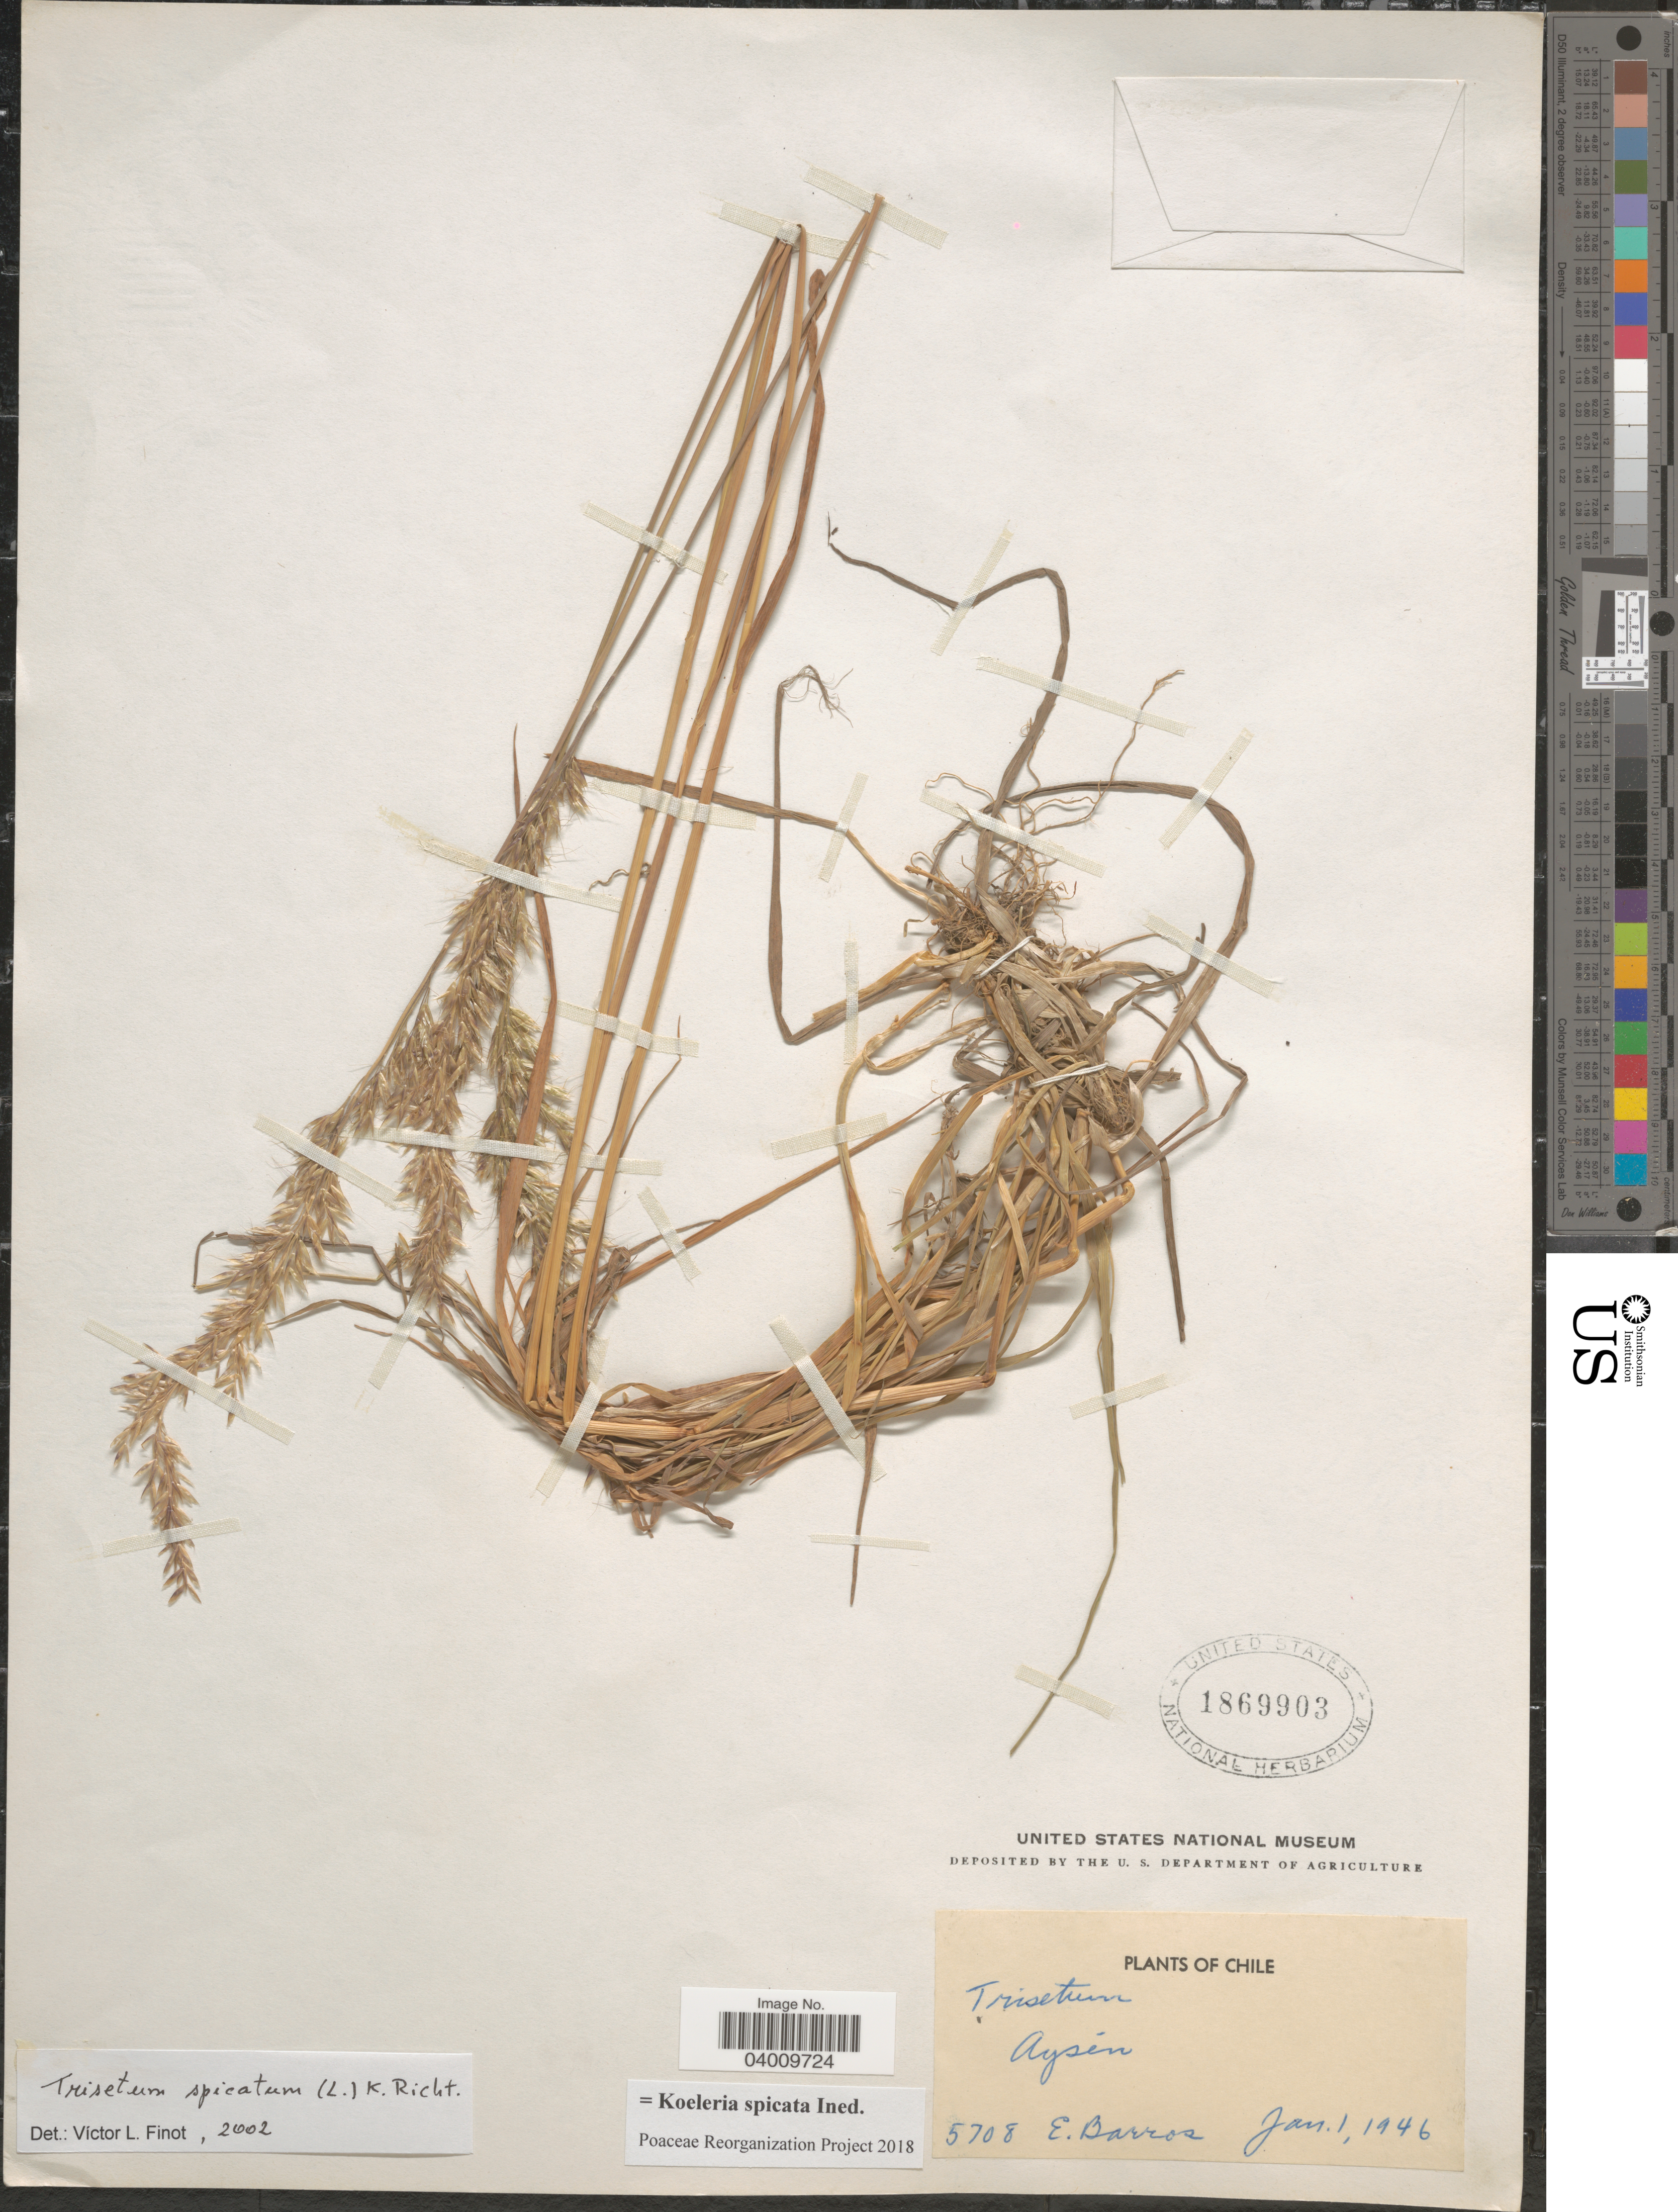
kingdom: Plantae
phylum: Tracheophyta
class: Liliopsida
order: Poales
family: Poaceae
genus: Koeleria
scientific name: Koeleria spicata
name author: (L.) Barberá et al.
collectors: E. Barros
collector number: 5708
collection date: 1946-01-01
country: Chile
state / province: Aisén (XI)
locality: Aysén.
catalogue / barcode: US 1869903